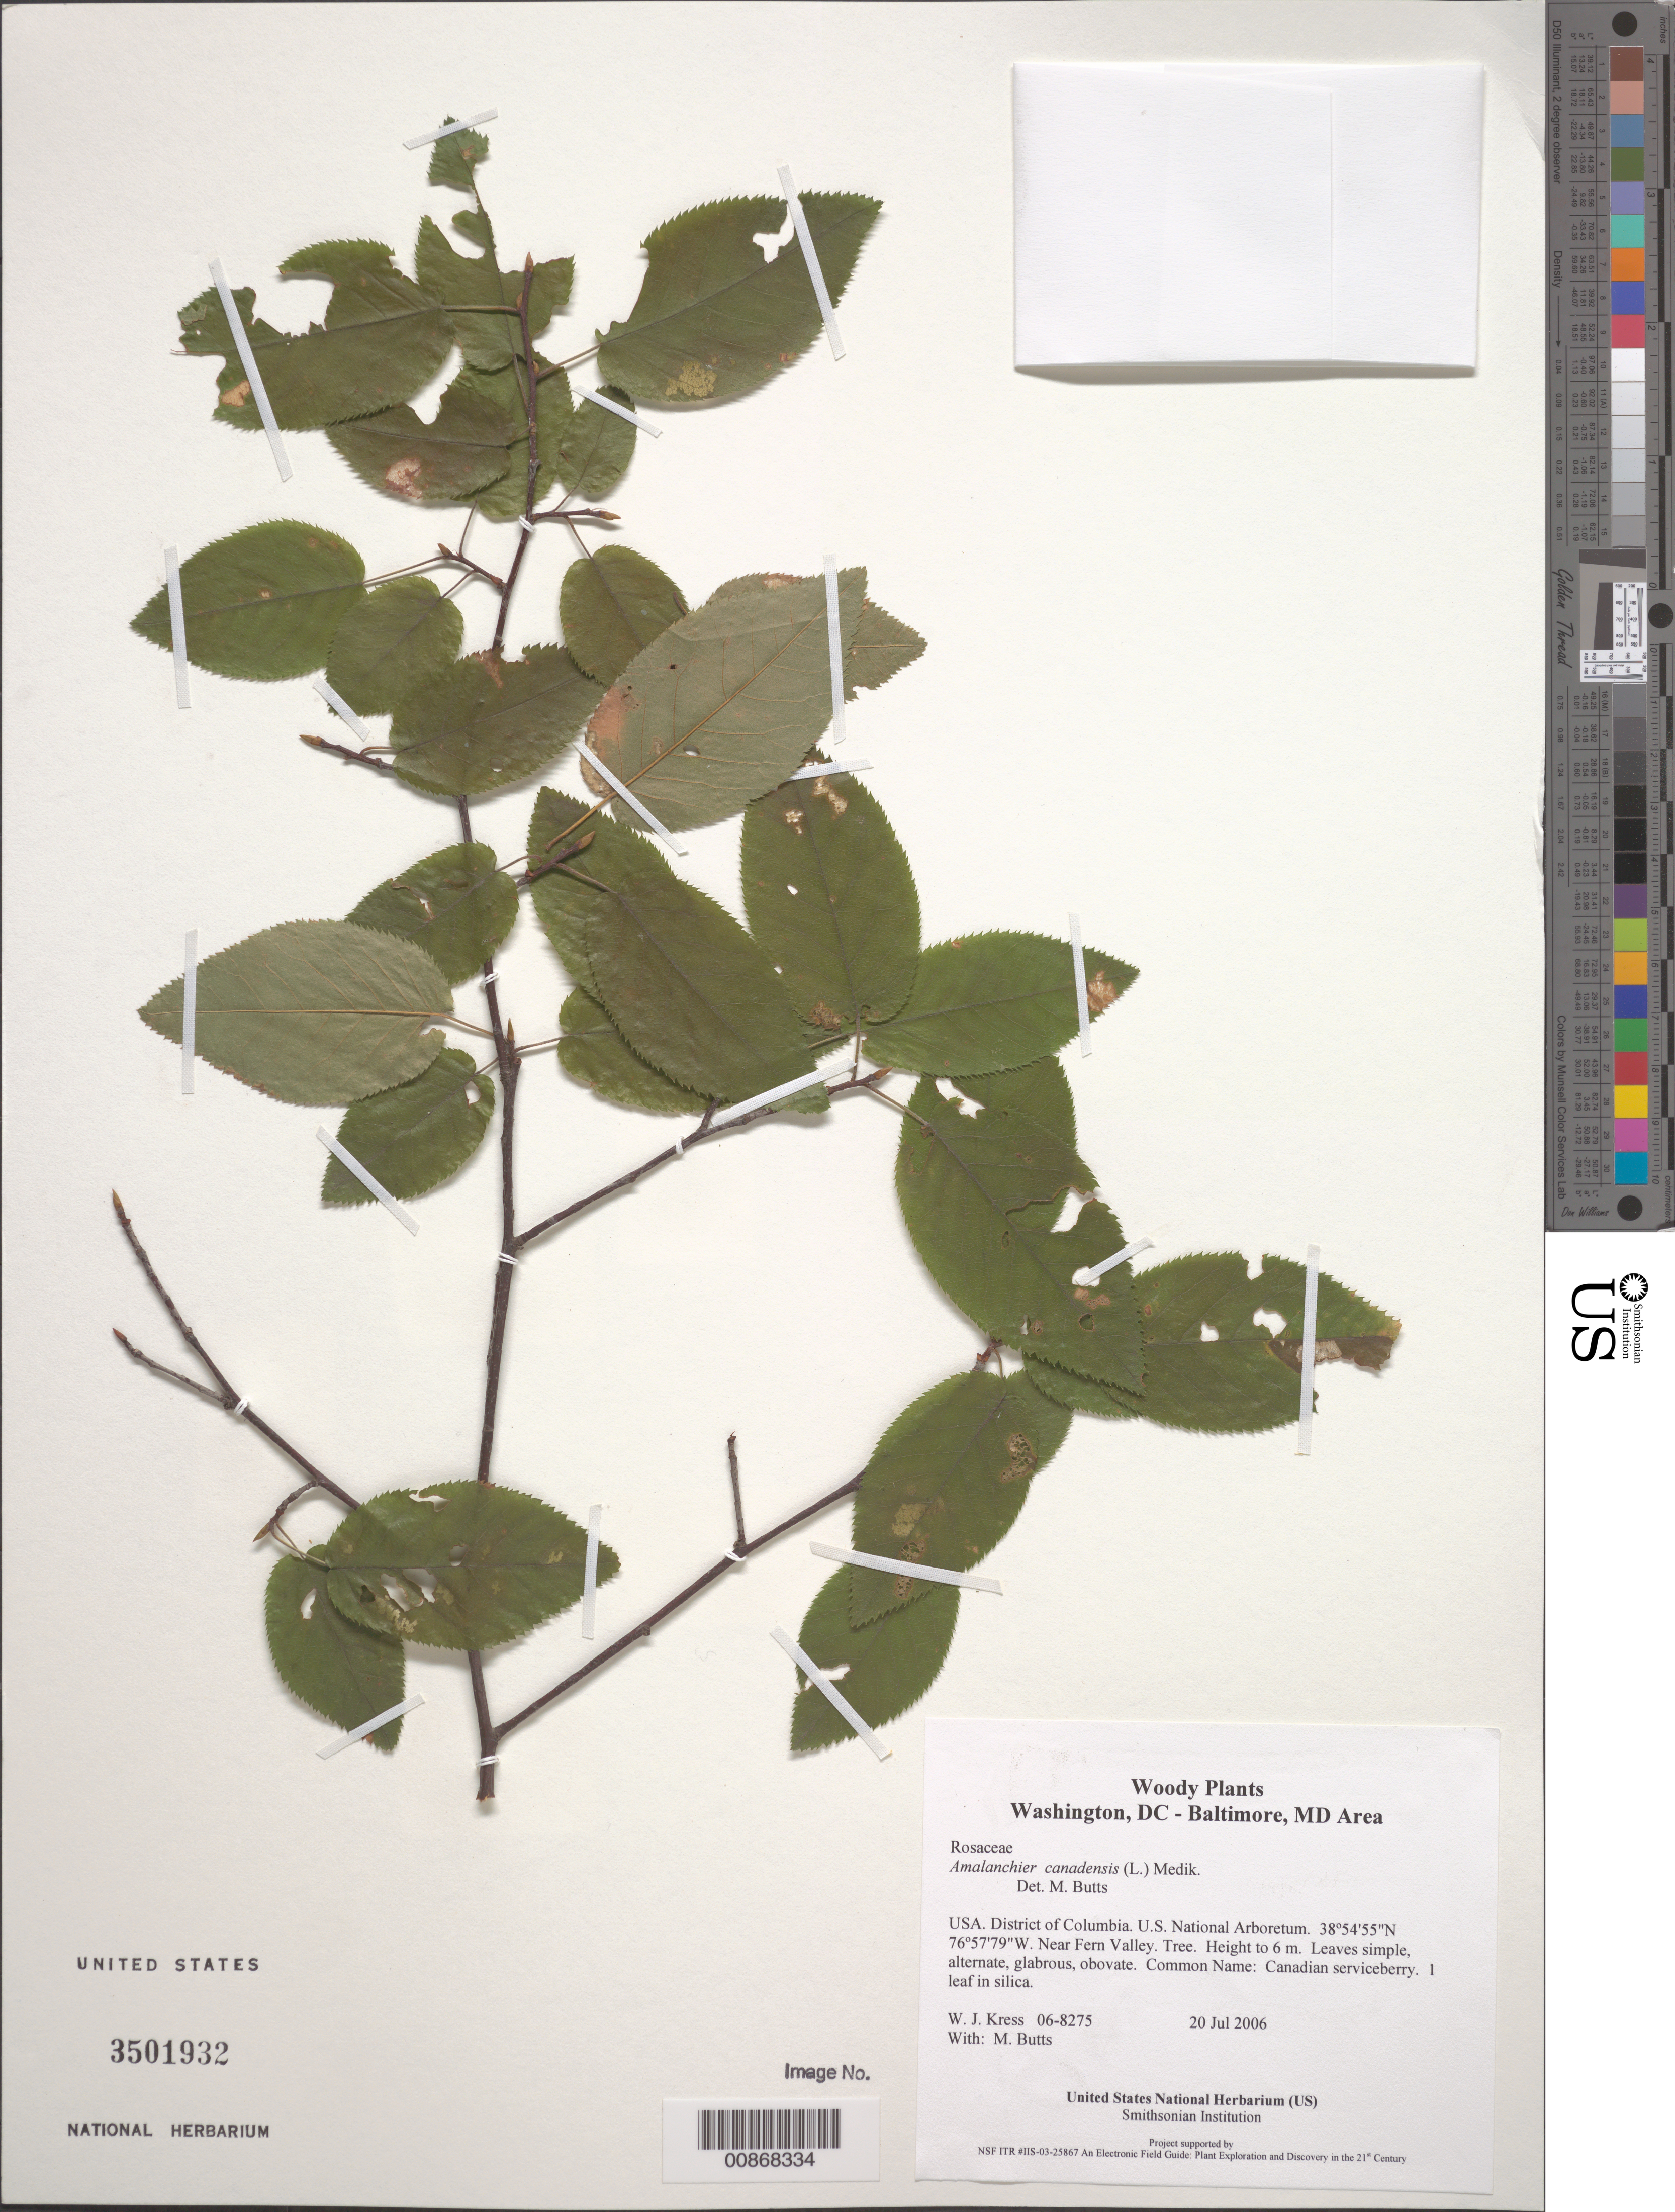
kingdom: Plantae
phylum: Tracheophyta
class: Magnoliopsida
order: Rosales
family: Rosaceae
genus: Amelanchier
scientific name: Amelanchier canadensis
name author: (L.) Medic.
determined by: Butts, M. B.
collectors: W. J. Kress & M. B. Butts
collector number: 06-8275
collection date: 2006-07-20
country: United States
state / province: District of Columbia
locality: U.S. National Arboretum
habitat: Near Fern Valley.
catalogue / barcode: US 3501932